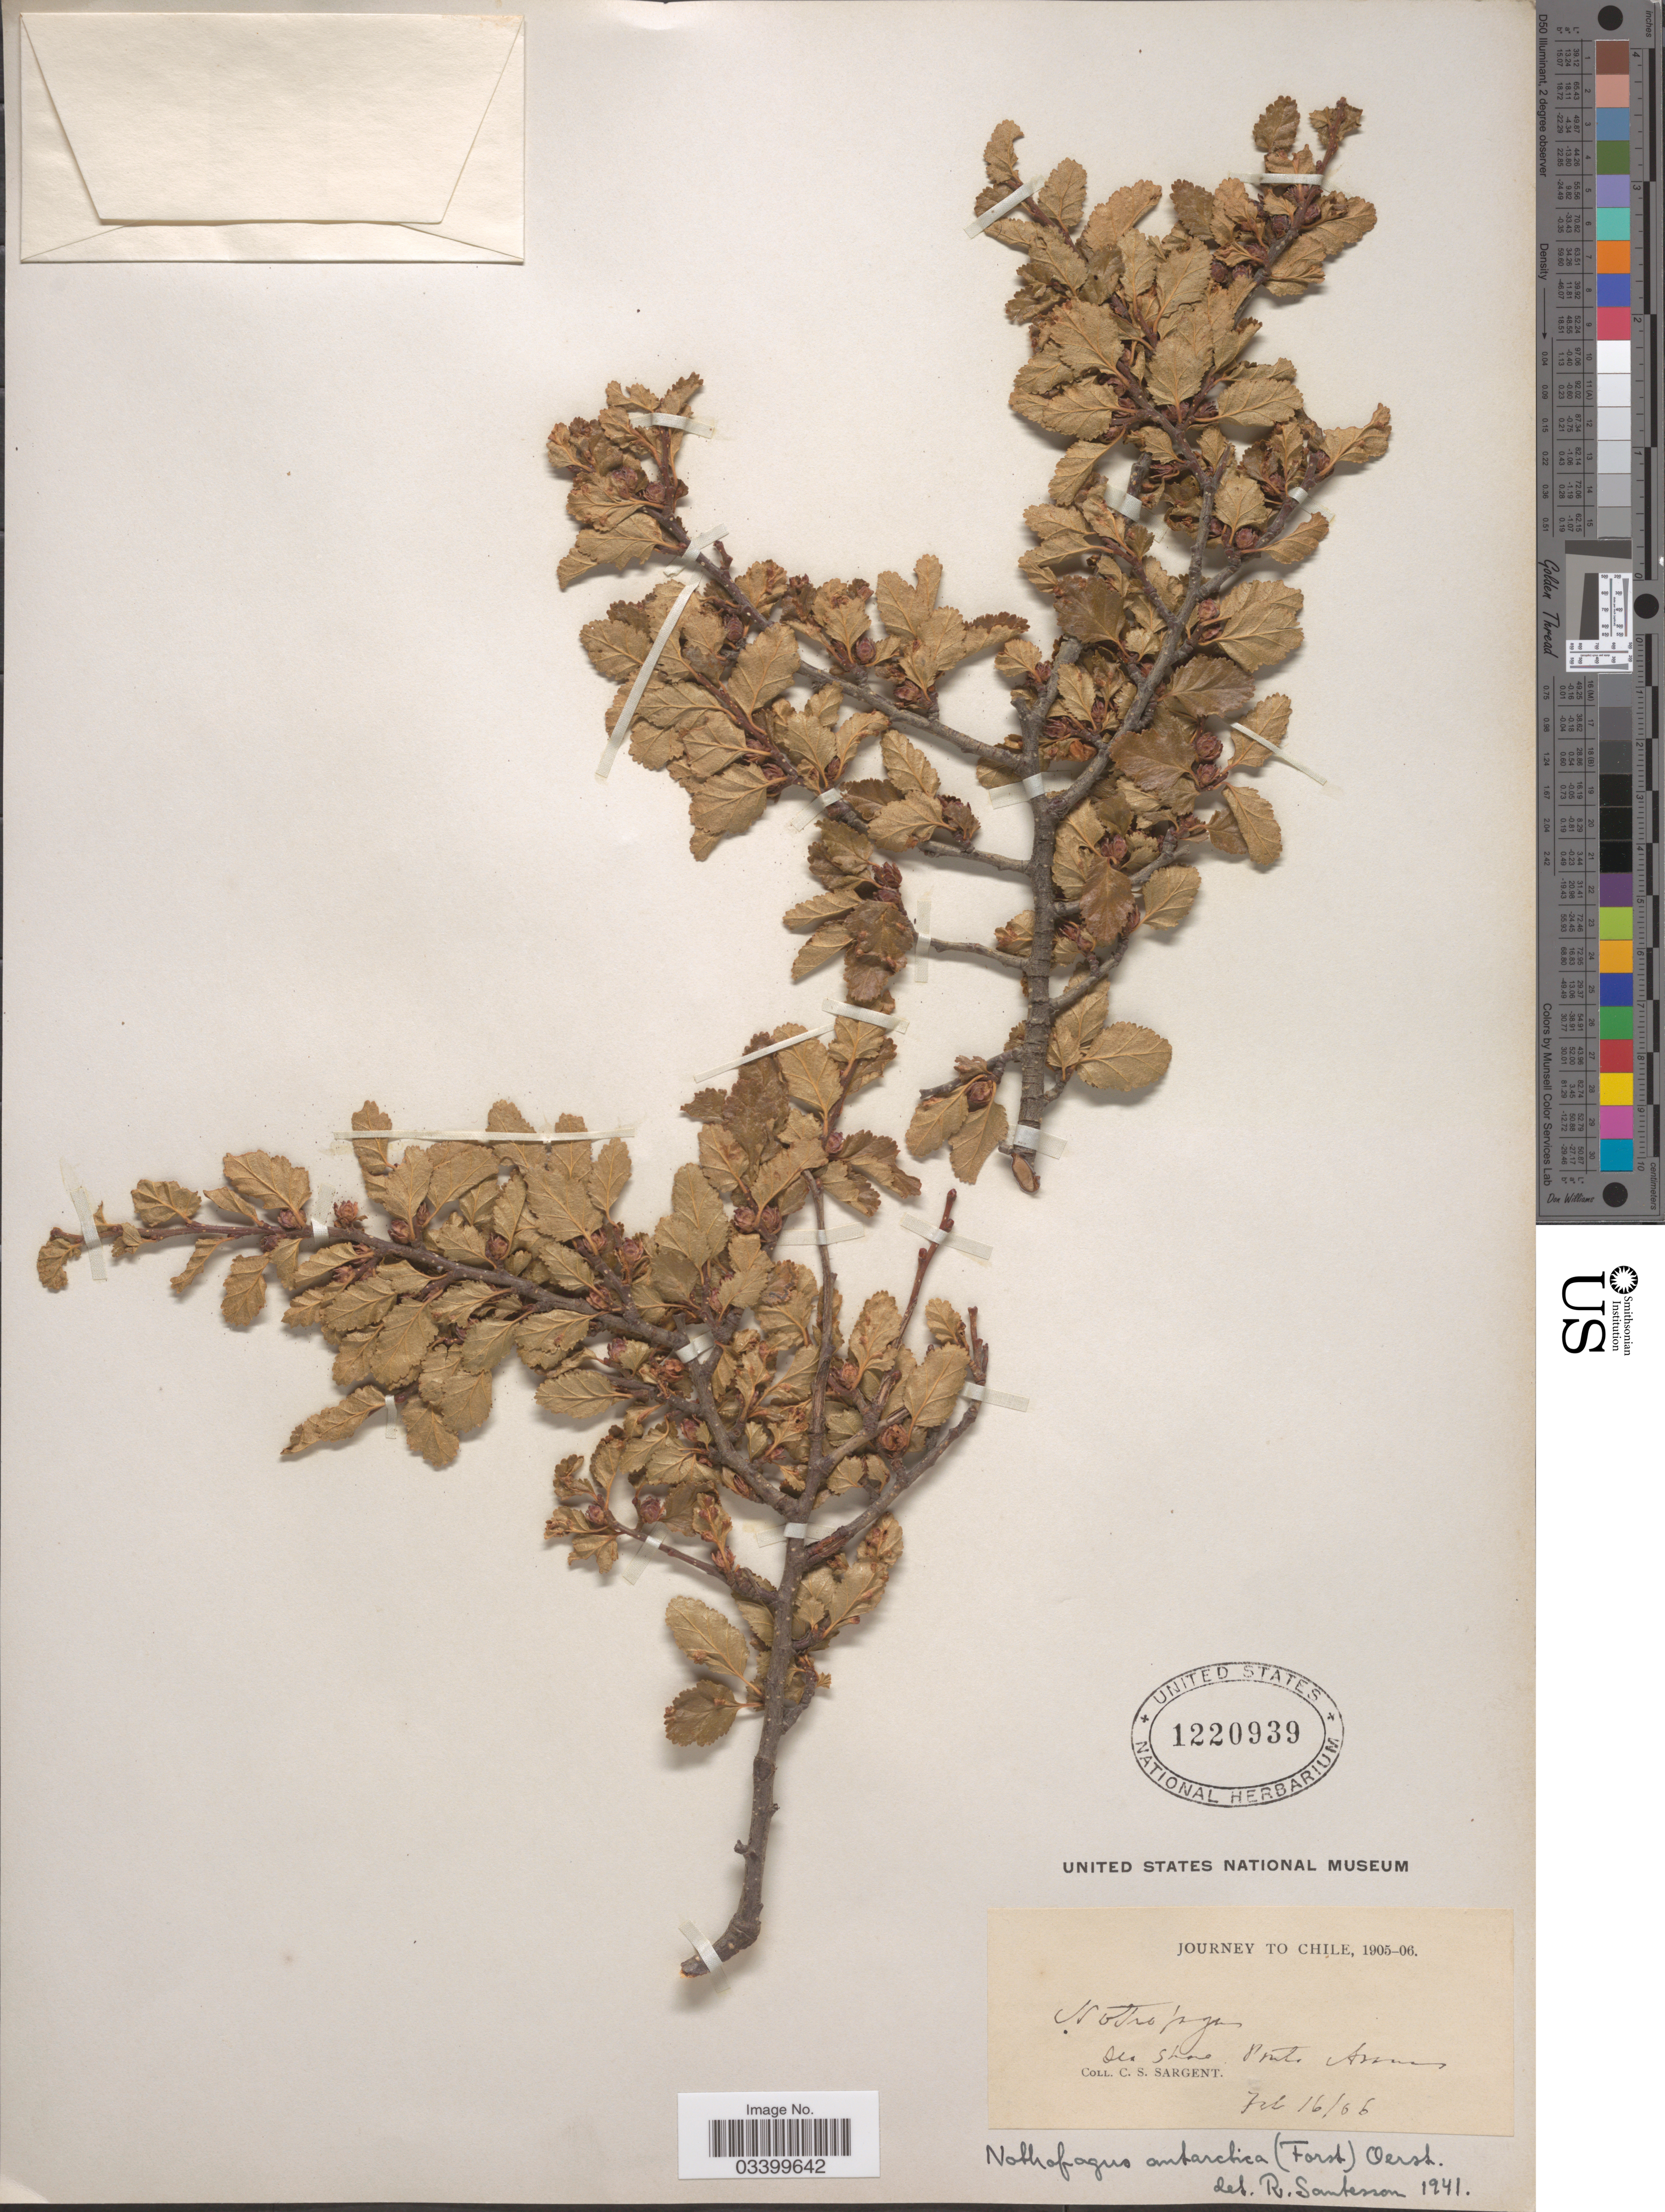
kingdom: Plantae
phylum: Tracheophyta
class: Magnoliopsida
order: Fagales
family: Nothofagaceae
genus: Nothofagus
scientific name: Nothofagus antarctica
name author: (G. Forst.) Oerst.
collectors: C. S. Sargent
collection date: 1906-02-16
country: Chile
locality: Sea Shore. Punta Arenas.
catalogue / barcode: US 1220939